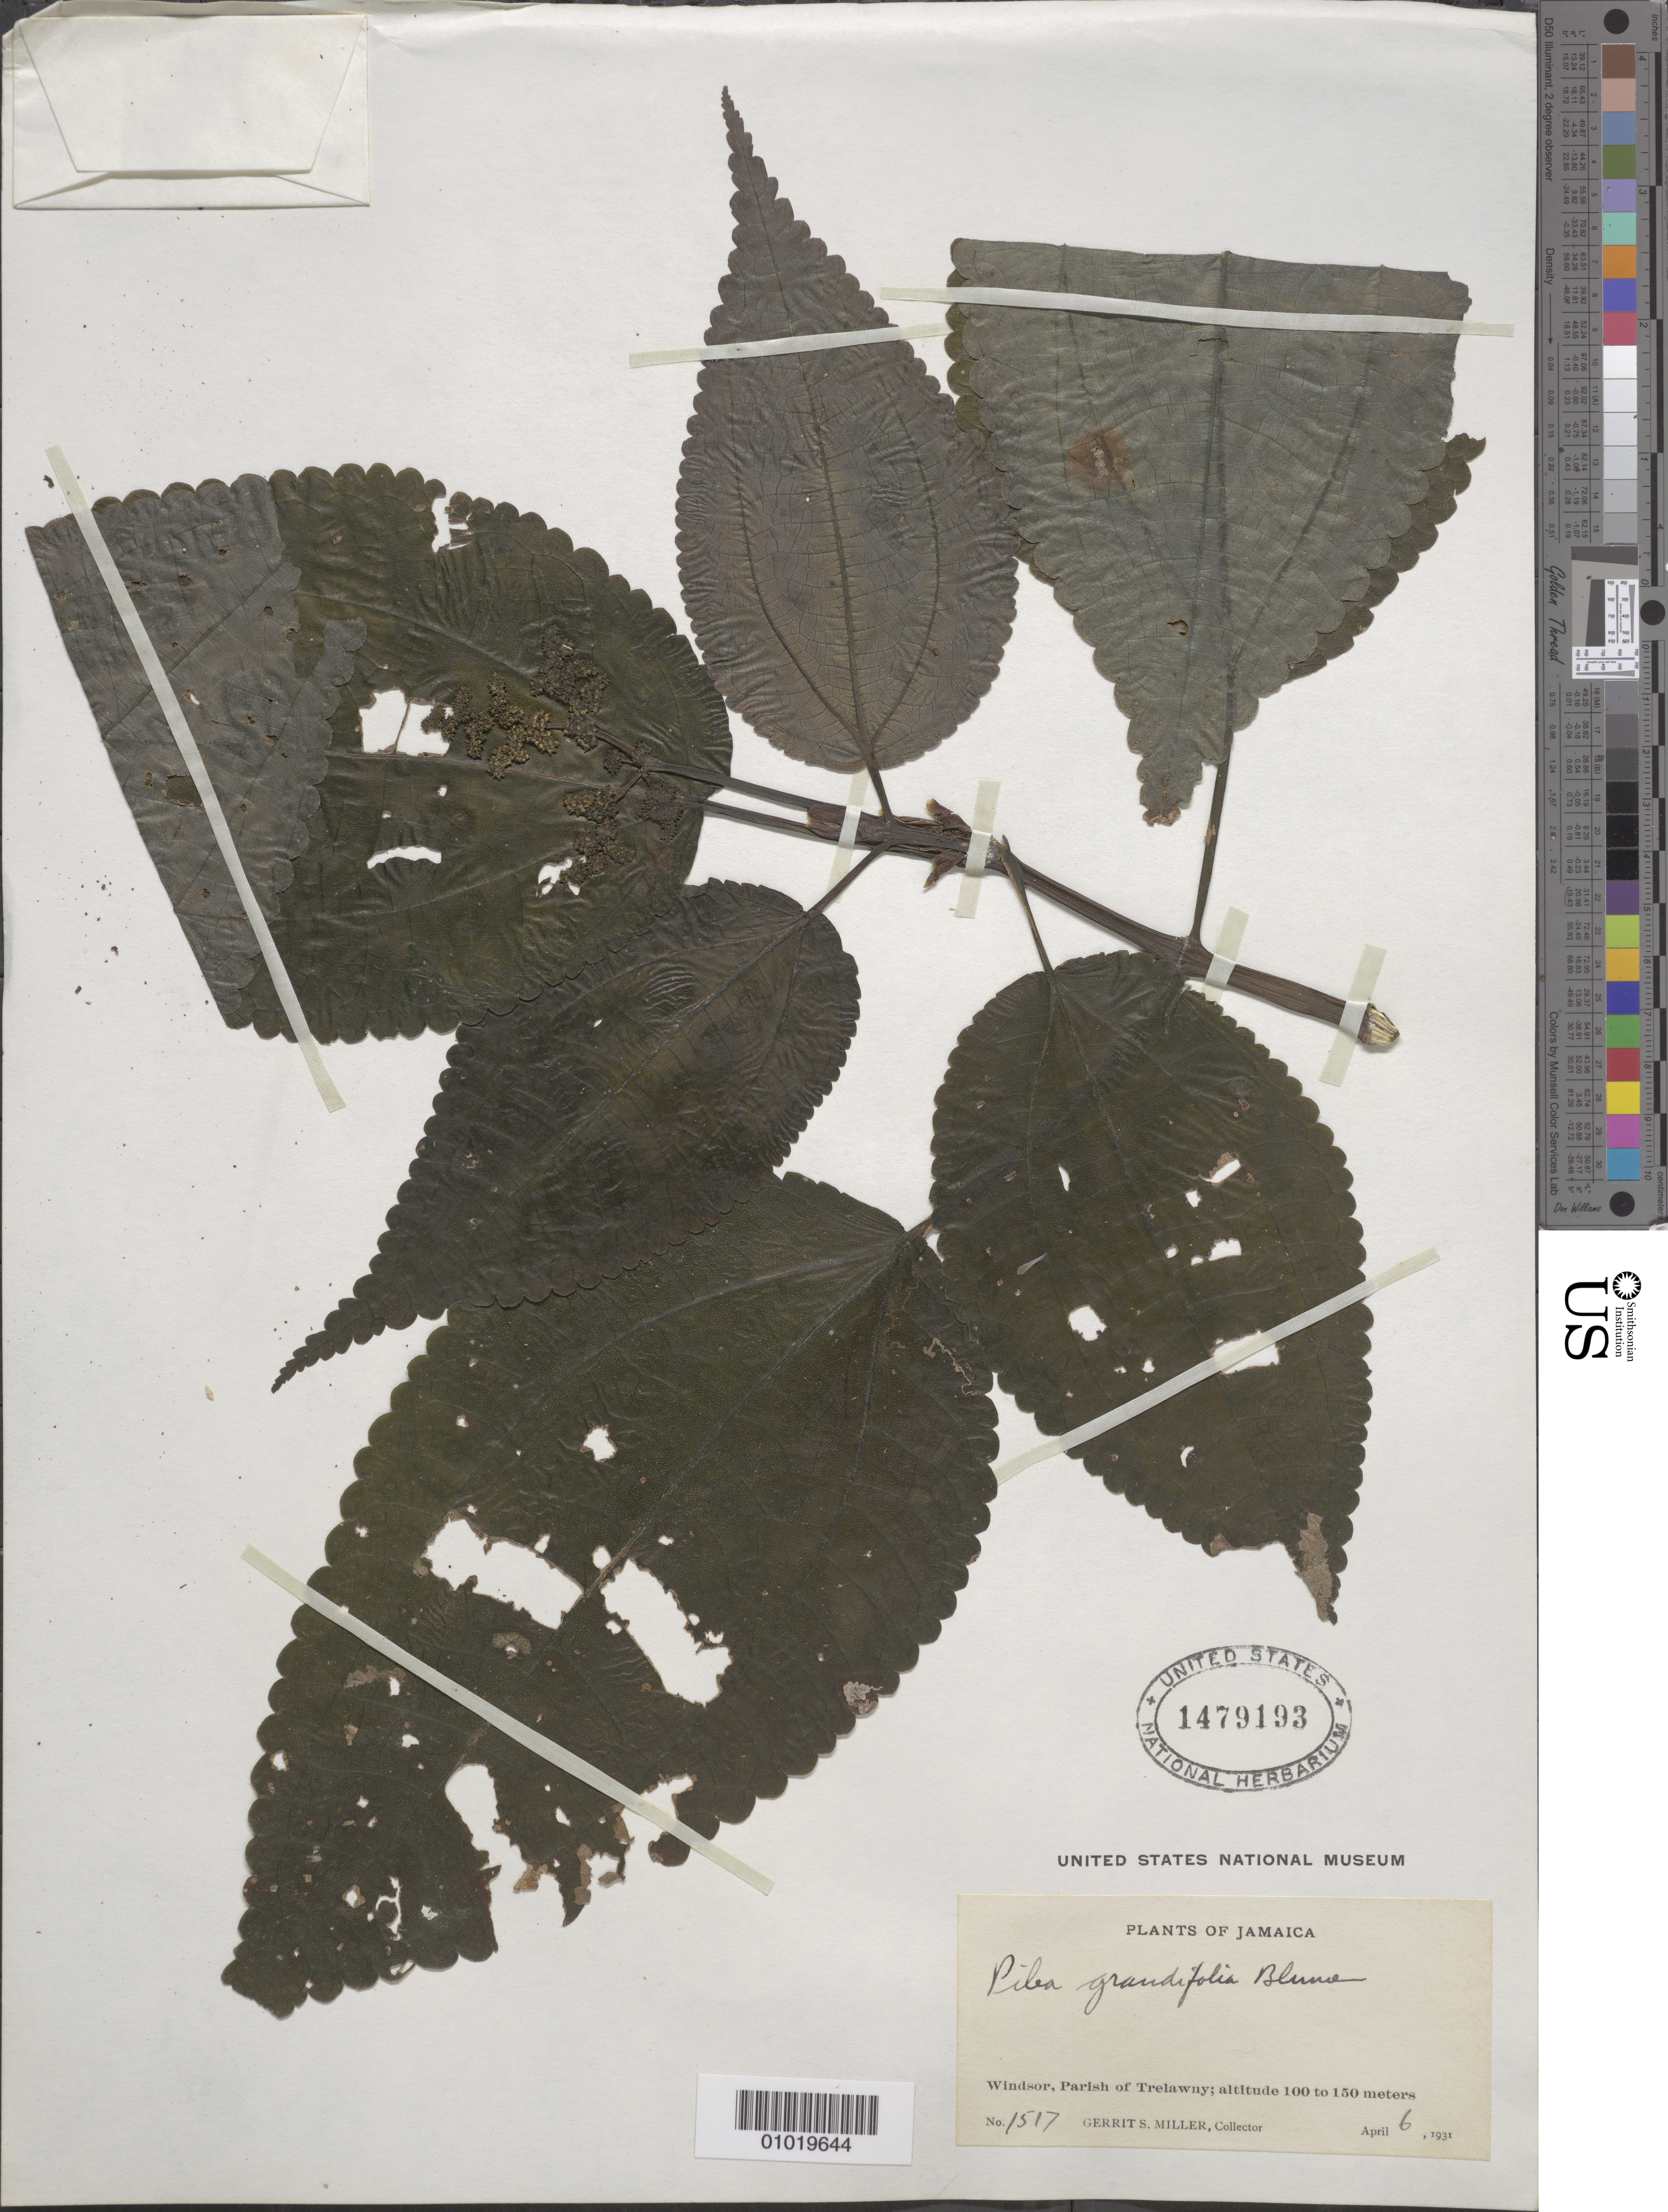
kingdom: Plantae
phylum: Tracheophyta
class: Magnoliopsida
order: Rosales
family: Urticaceae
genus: Pilea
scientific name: Pilea grandifolia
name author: (L.) Blume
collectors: G. S. Miller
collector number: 1517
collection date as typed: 06 Apr 1931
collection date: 1931-04-06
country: Jamaica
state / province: Trelawny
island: Jamaica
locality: Windsor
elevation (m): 100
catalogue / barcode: US 1479193